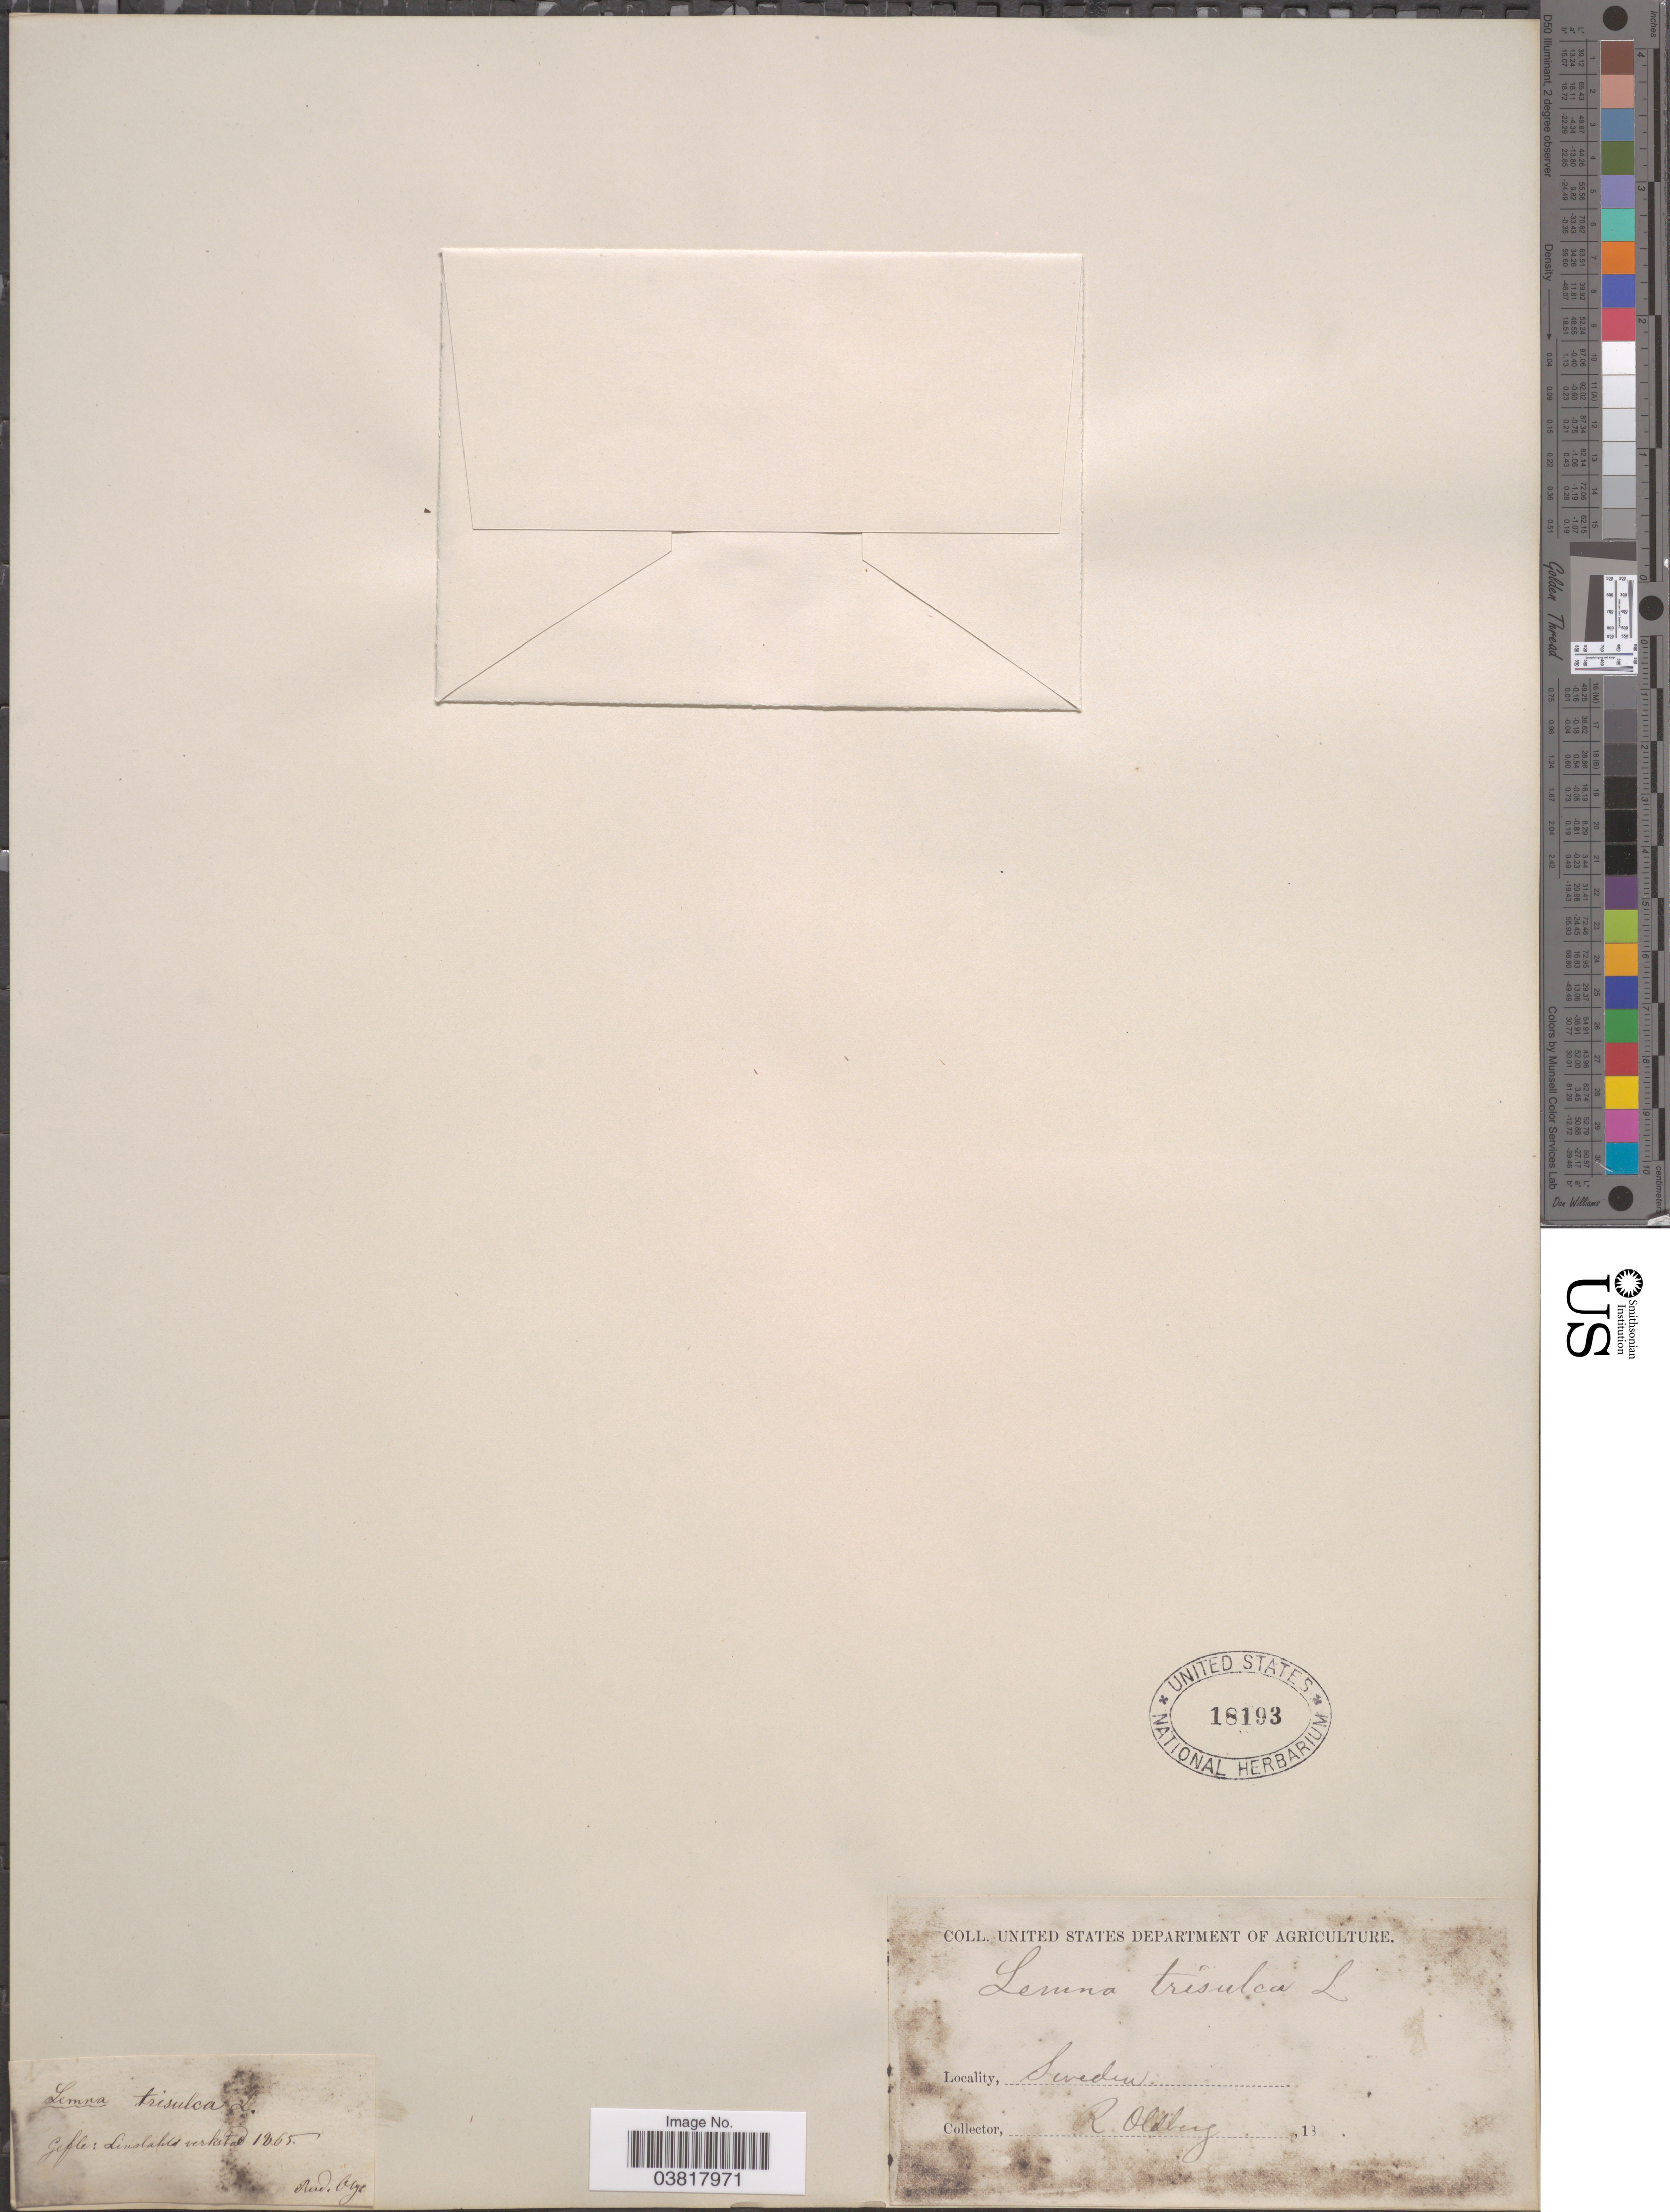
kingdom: Plantae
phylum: Tracheophyta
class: Liliopsida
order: Alismatales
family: Araceae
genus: Lemna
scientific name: Lemna trisulca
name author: L.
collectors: R. Oldberg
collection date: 1865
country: Sweden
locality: Gefle: Lindahls verkstad.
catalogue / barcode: US 18193